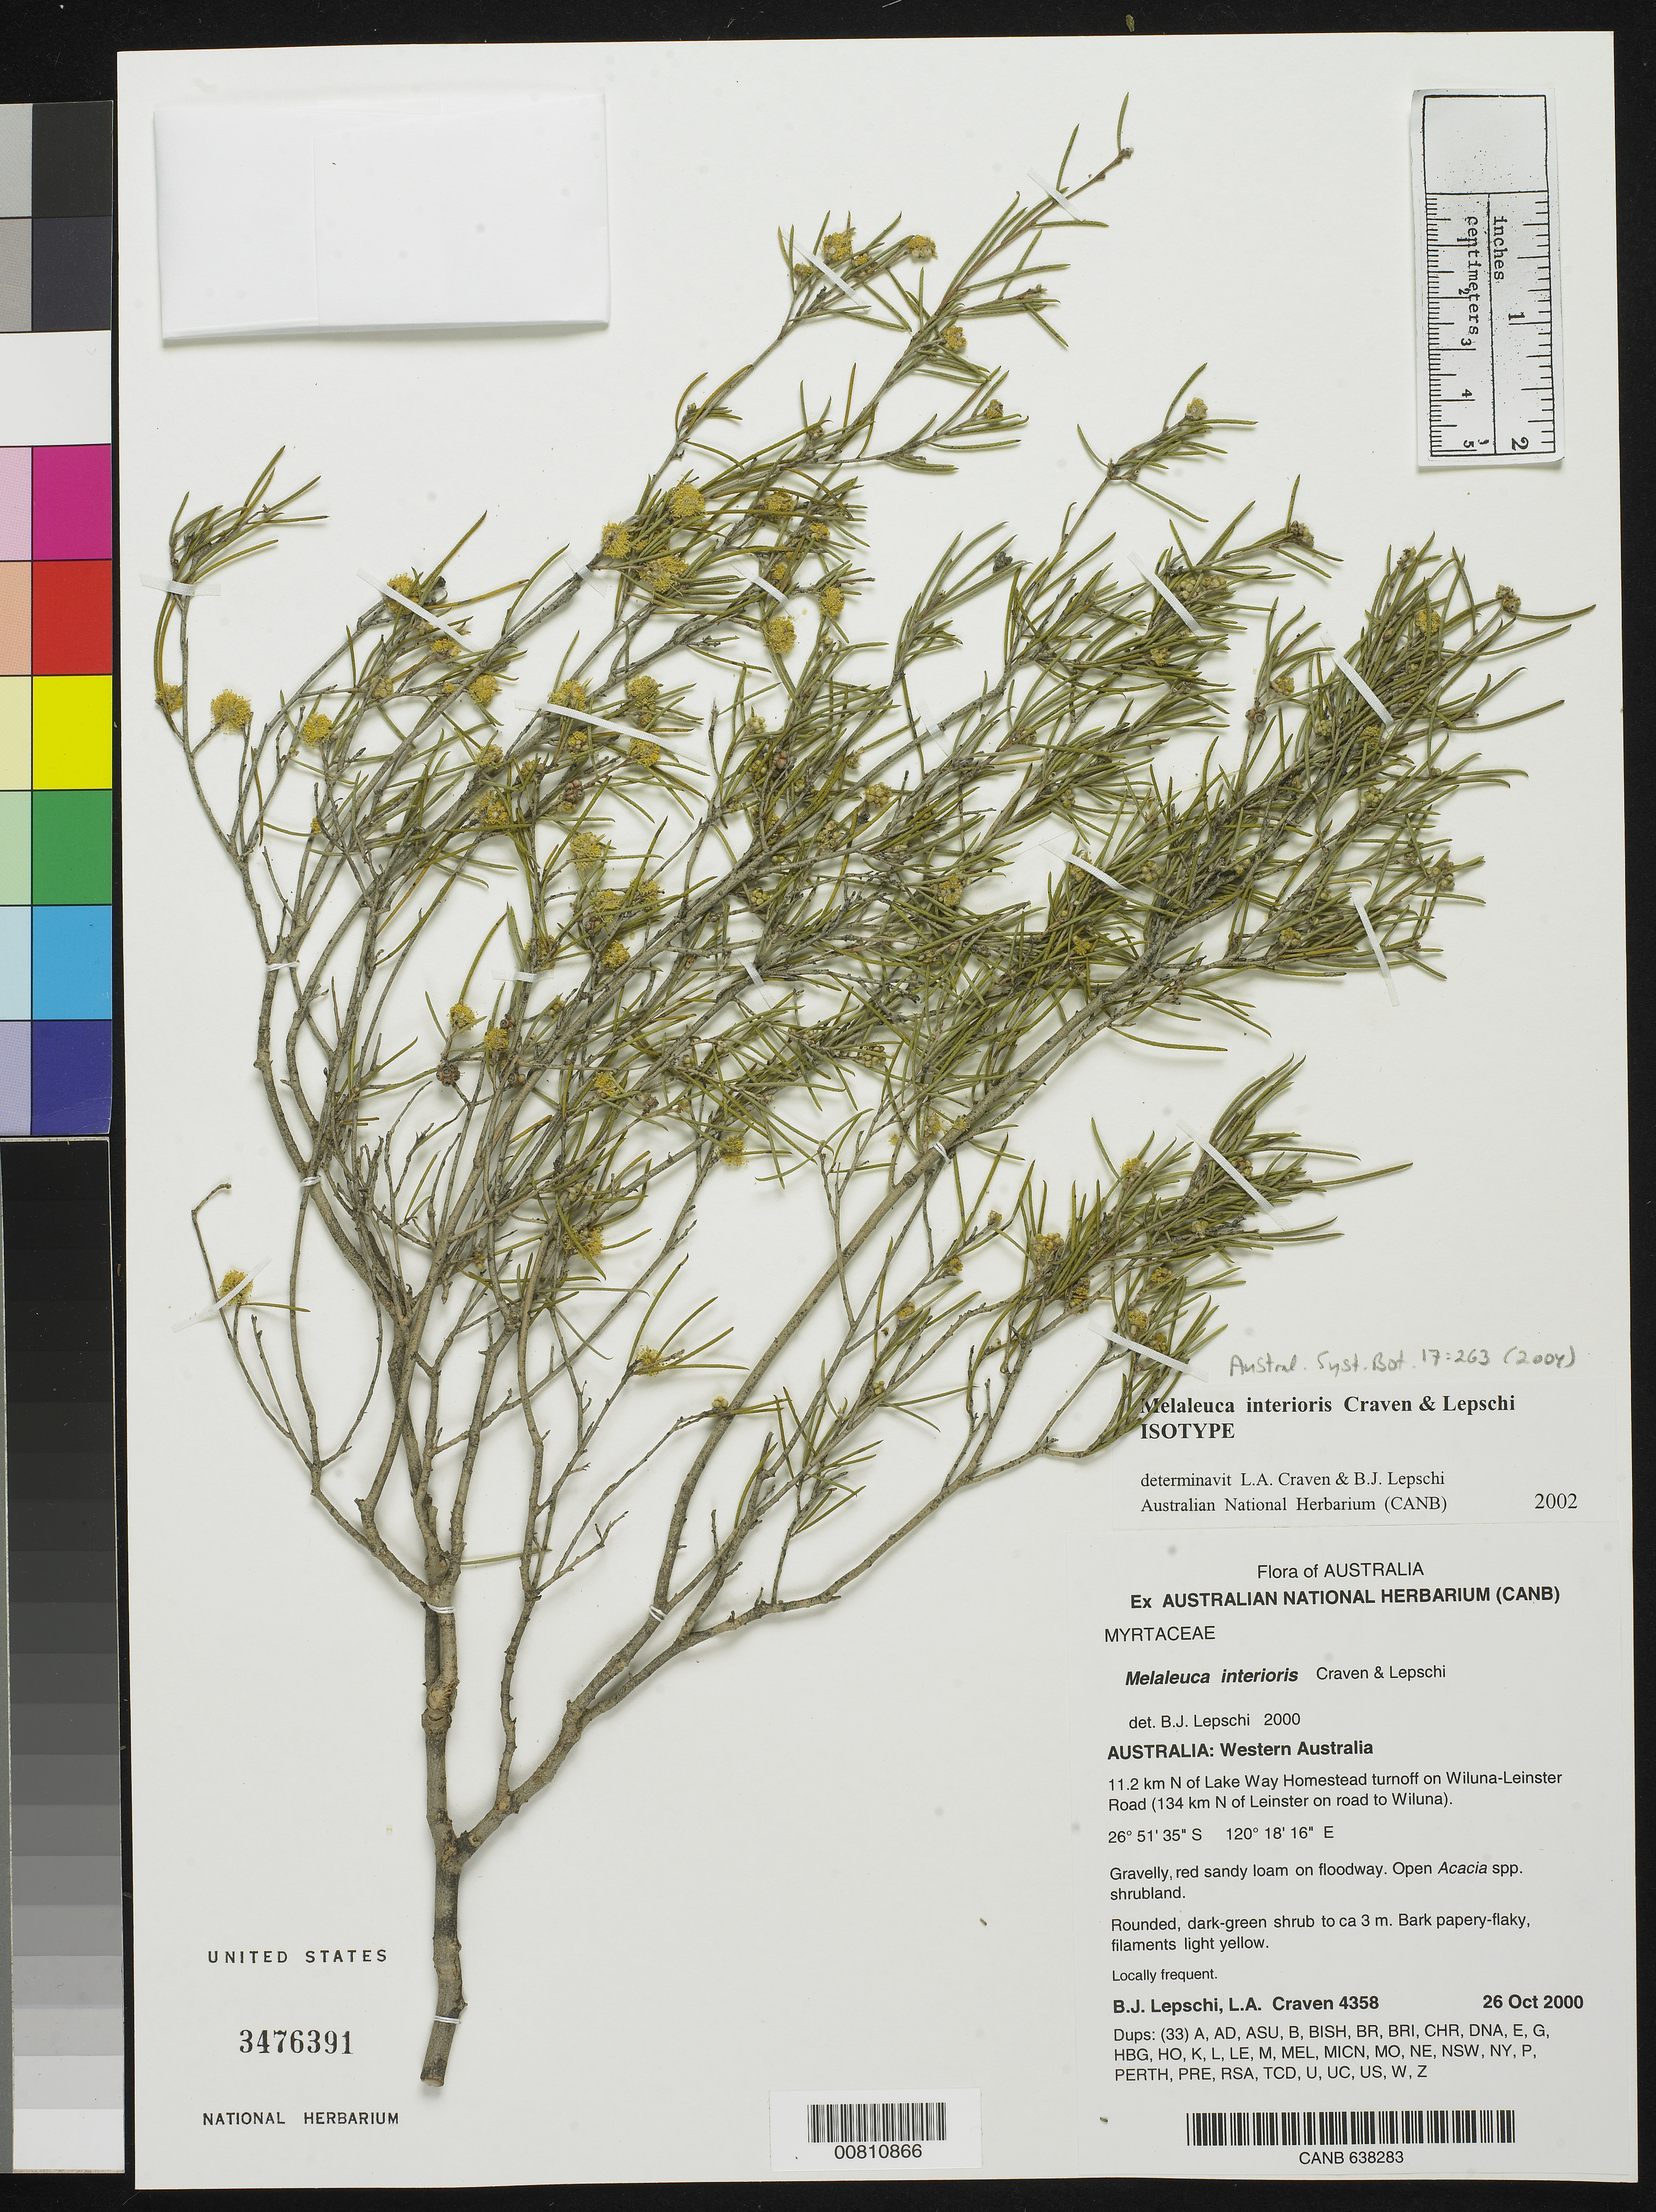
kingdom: Plantae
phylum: Tracheophyta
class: Magnoliopsida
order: Myrtales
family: Myrtaceae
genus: Melaleuca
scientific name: Melaleuca interioris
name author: Craven & Lepschi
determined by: Craven, L. A.; Lepschi, B. J.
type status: Isotype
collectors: B. Lepschi & L. A. Craven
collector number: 4358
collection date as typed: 26 Oct 2000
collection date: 2000-10-26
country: Australia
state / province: Western Australia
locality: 11.2 km N of Lake Way Homestead turnoff on Wiluna-Leinster Road (134 km N of Leinster on road to Wiluna).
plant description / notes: Holotype at CANB.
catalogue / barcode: US 3476391